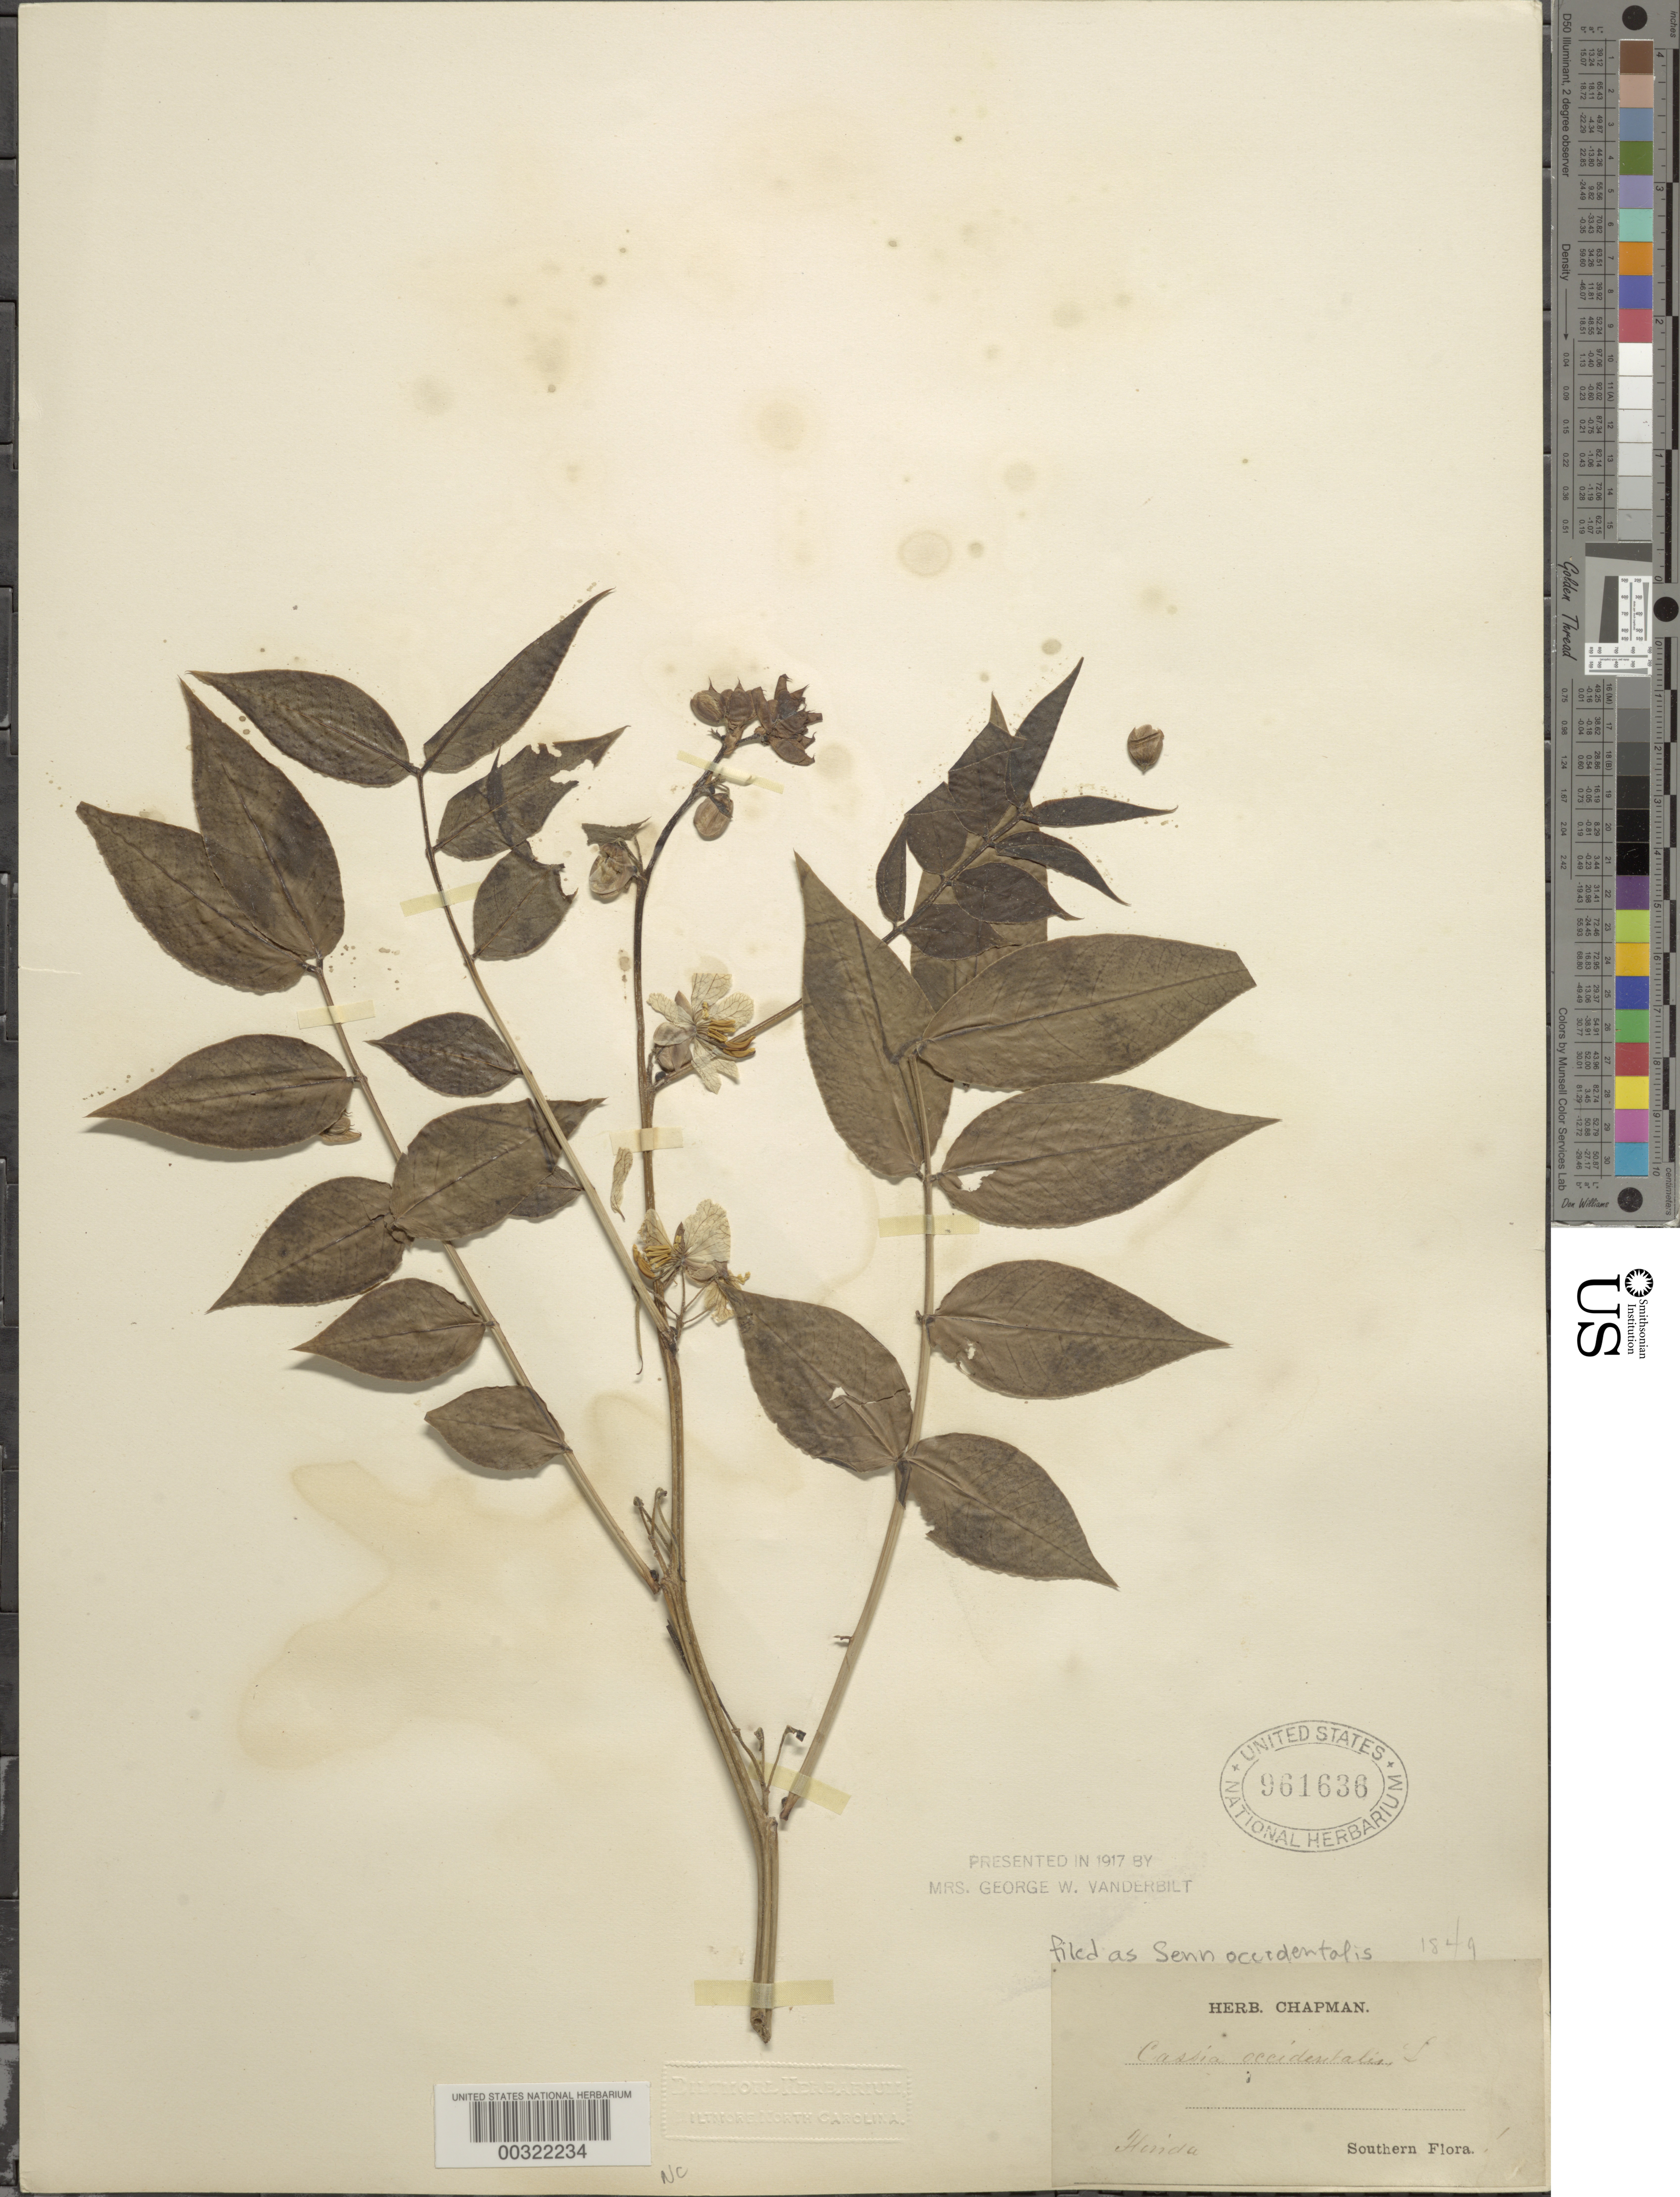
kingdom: Plantae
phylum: Tracheophyta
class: Magnoliopsida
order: Fabales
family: Fabaceae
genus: Senna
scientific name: Senna occidentalis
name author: (L.) Link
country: United States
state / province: Florida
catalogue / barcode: US 961636